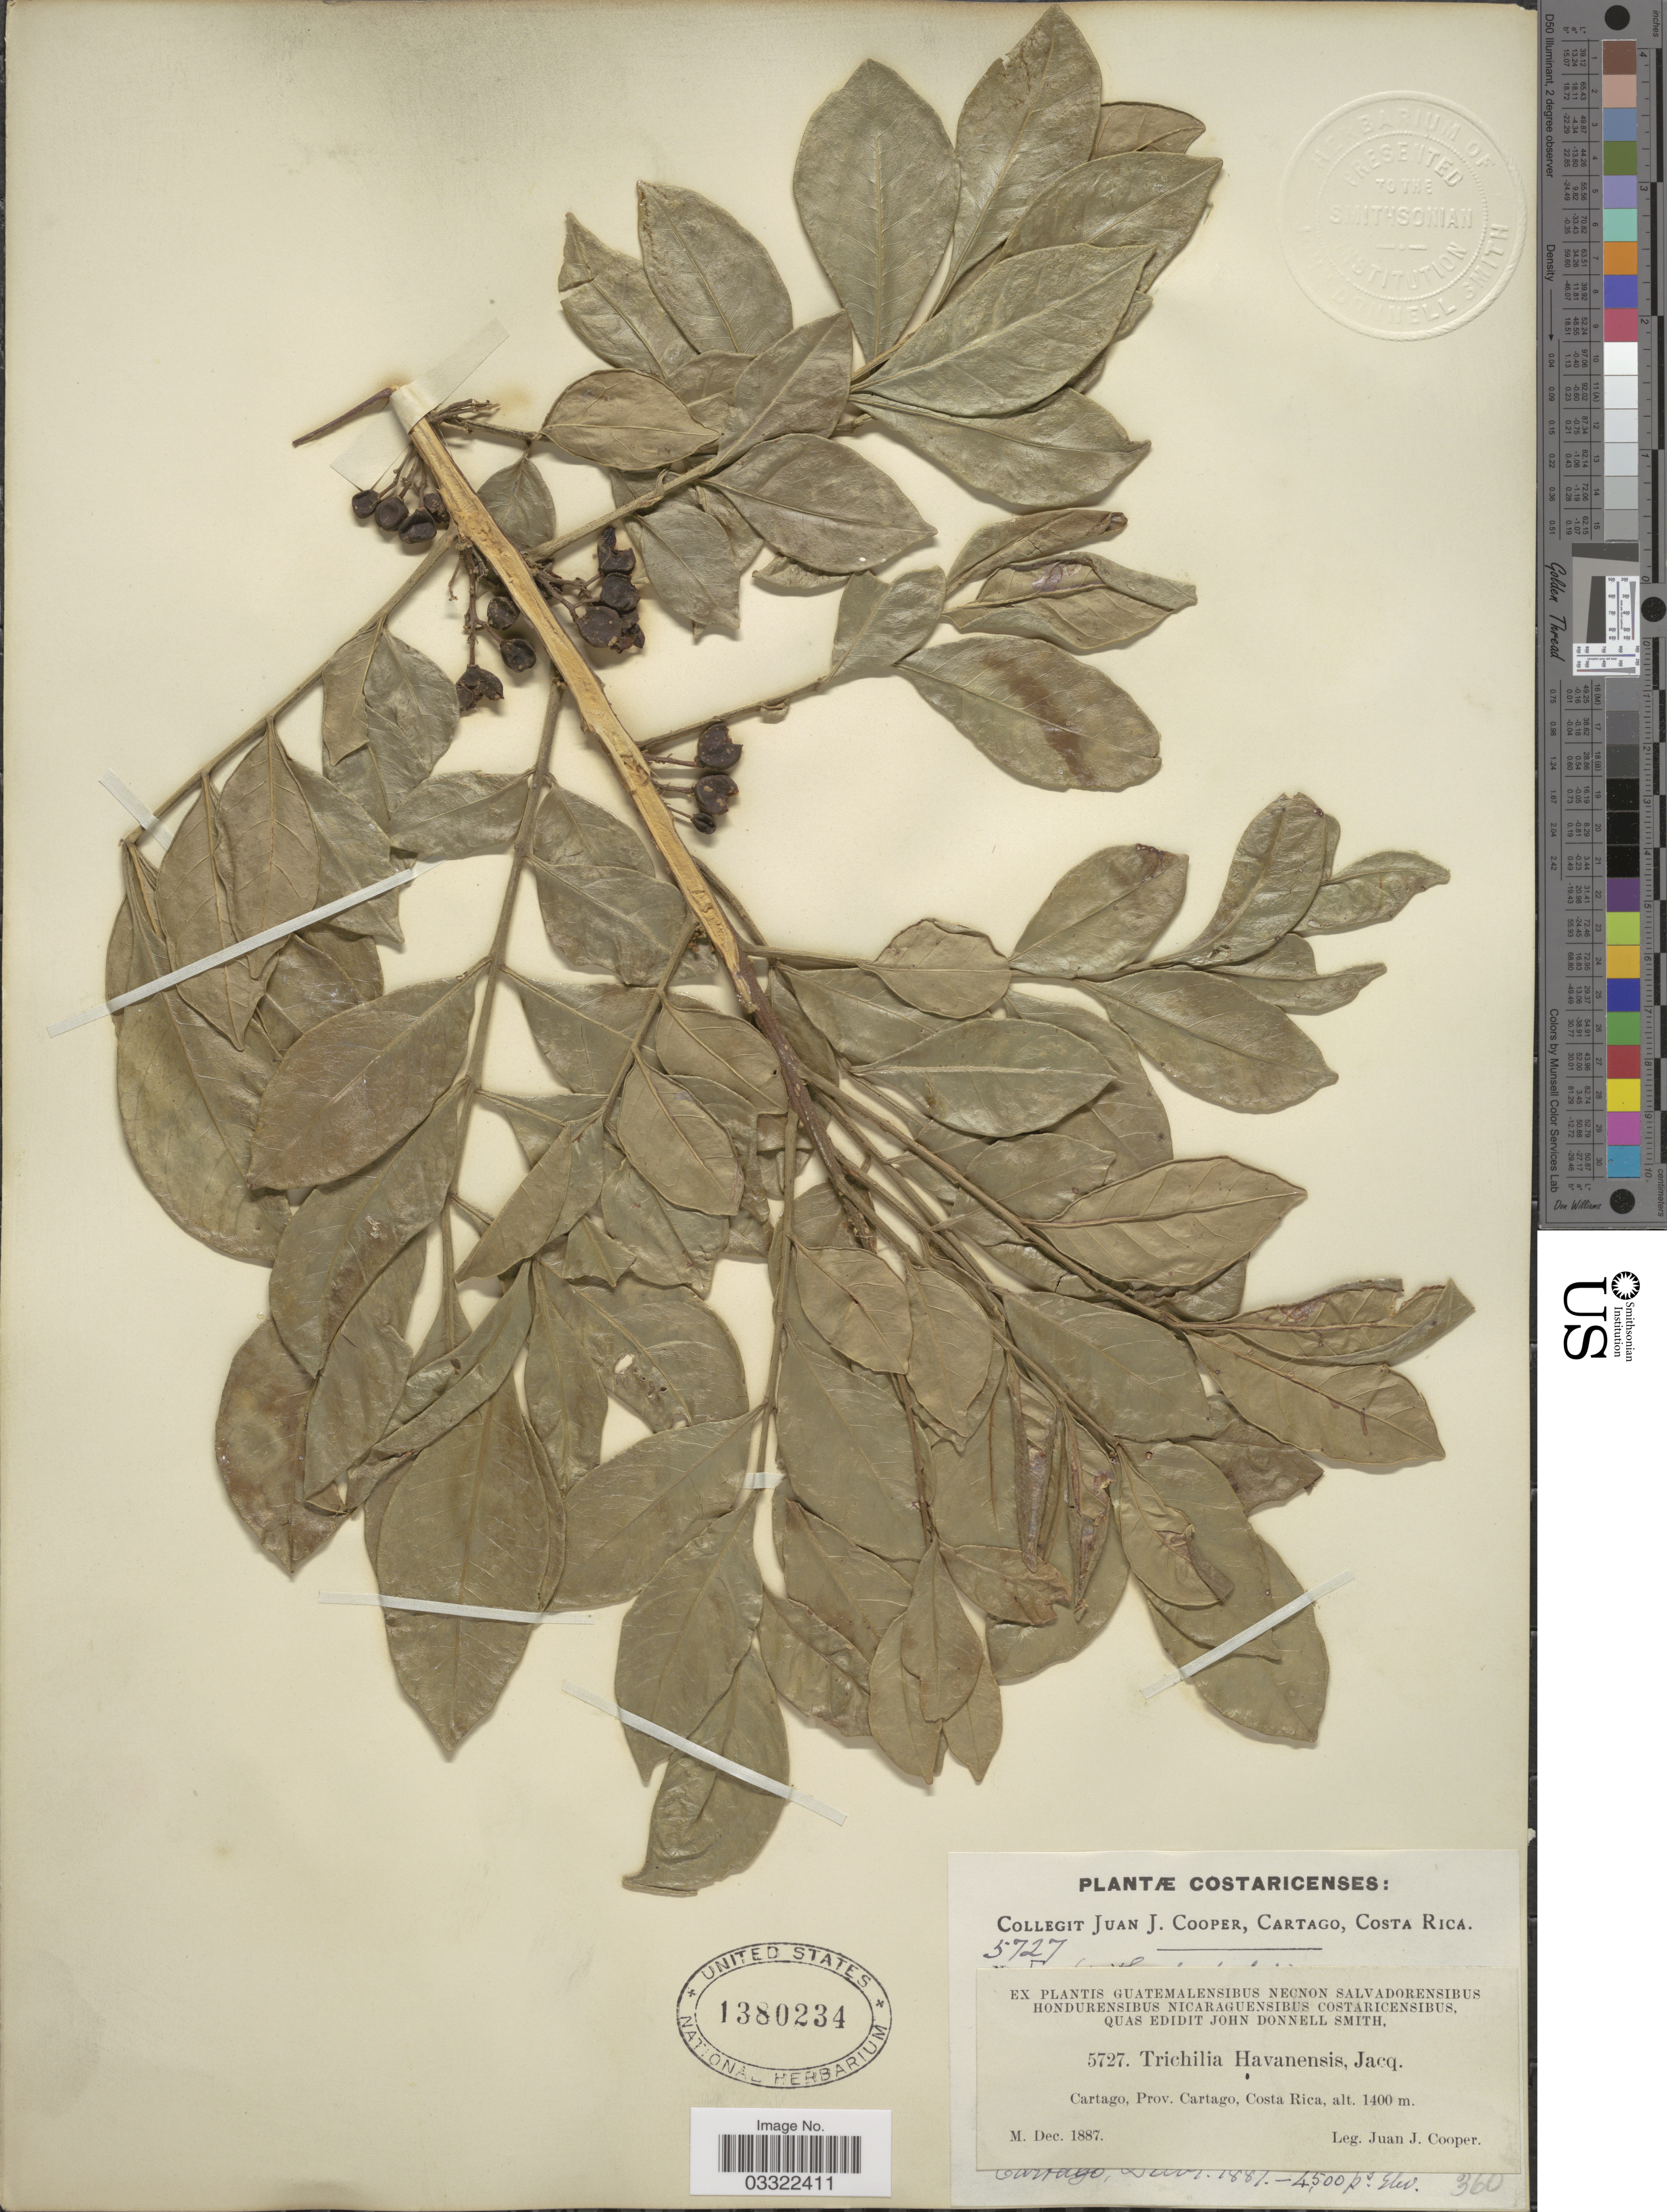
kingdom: Plantae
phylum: Tracheophyta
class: Magnoliopsida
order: Sapindales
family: Meliaceae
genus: Trichilia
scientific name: Trichilia havanensis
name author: Jacq.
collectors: J. J. Cooper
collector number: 5727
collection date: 1887-12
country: Costa Rica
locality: Cartago.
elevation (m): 1400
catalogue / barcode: US 1380234